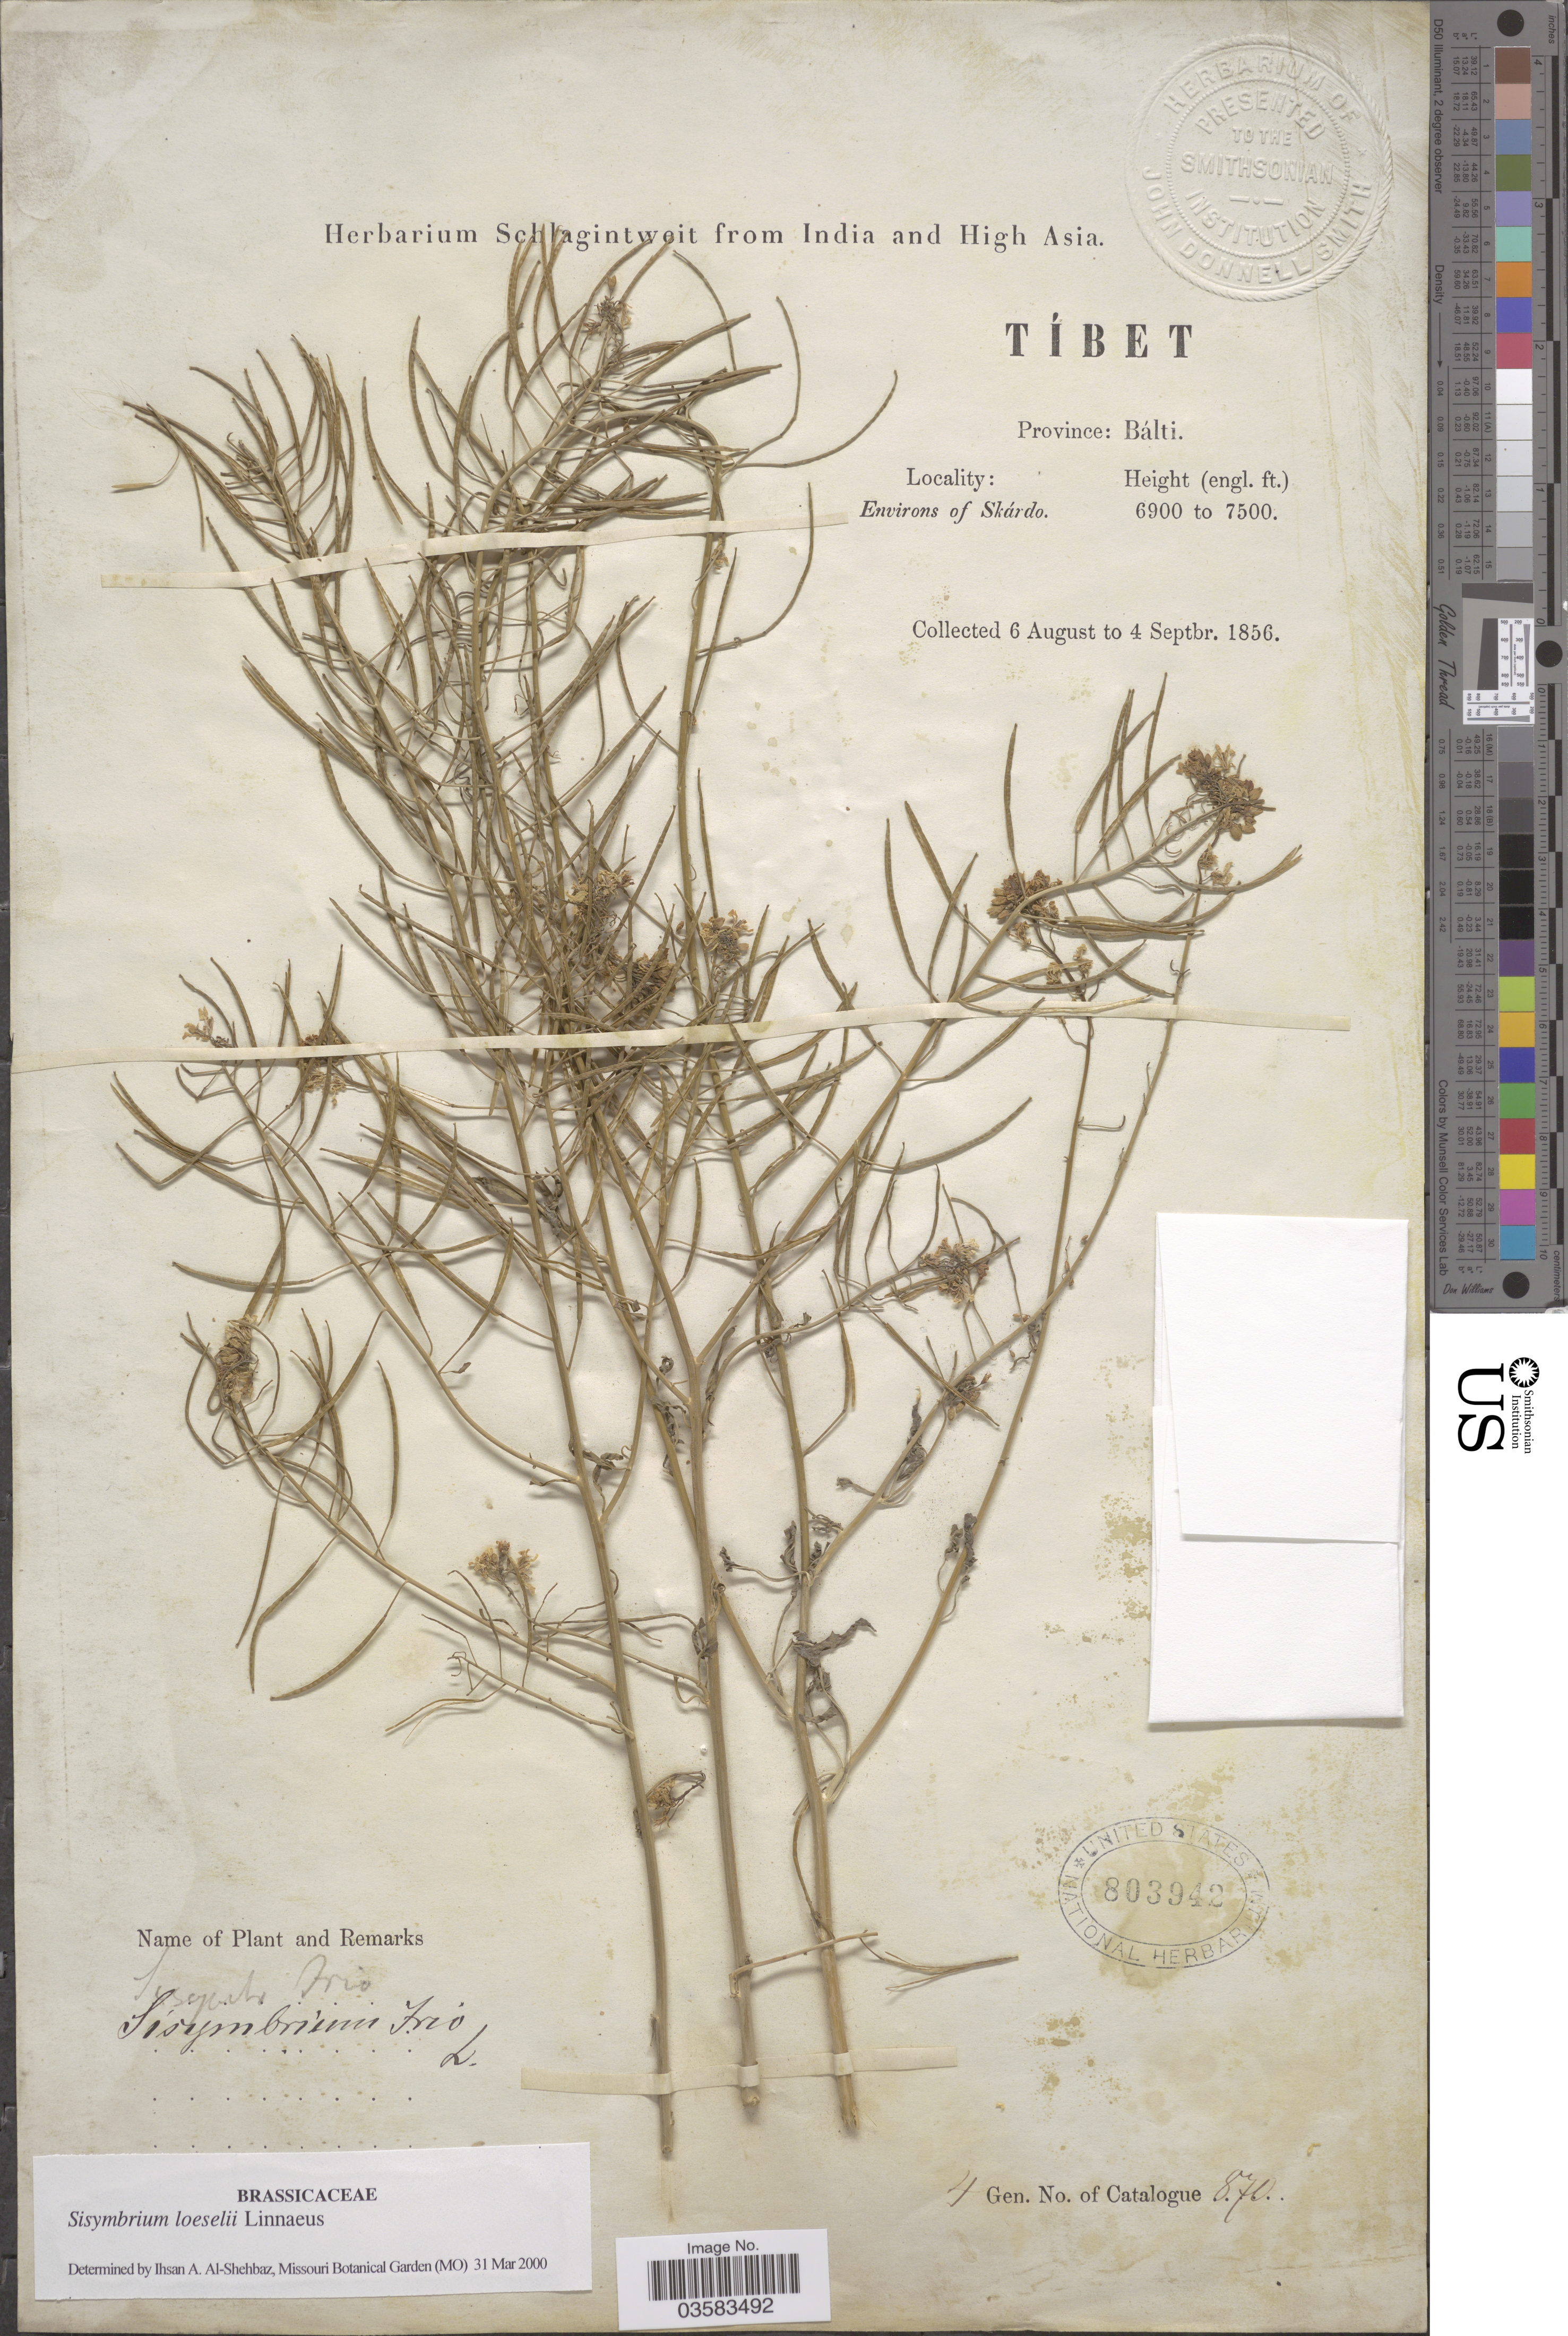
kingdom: Plantae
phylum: Tracheophyta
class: Magnoliopsida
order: Brassicales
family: Brassicaceae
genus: Sisymbrium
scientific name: Sisymbrium loeselii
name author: L.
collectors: ex herb. Schlagintweit from India and High Asia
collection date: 1856-08-06/1856-09-04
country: China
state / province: Xizang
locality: Tíbet. Province: Bálti. Environs of Skárdo.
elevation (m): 2103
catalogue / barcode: US 803942